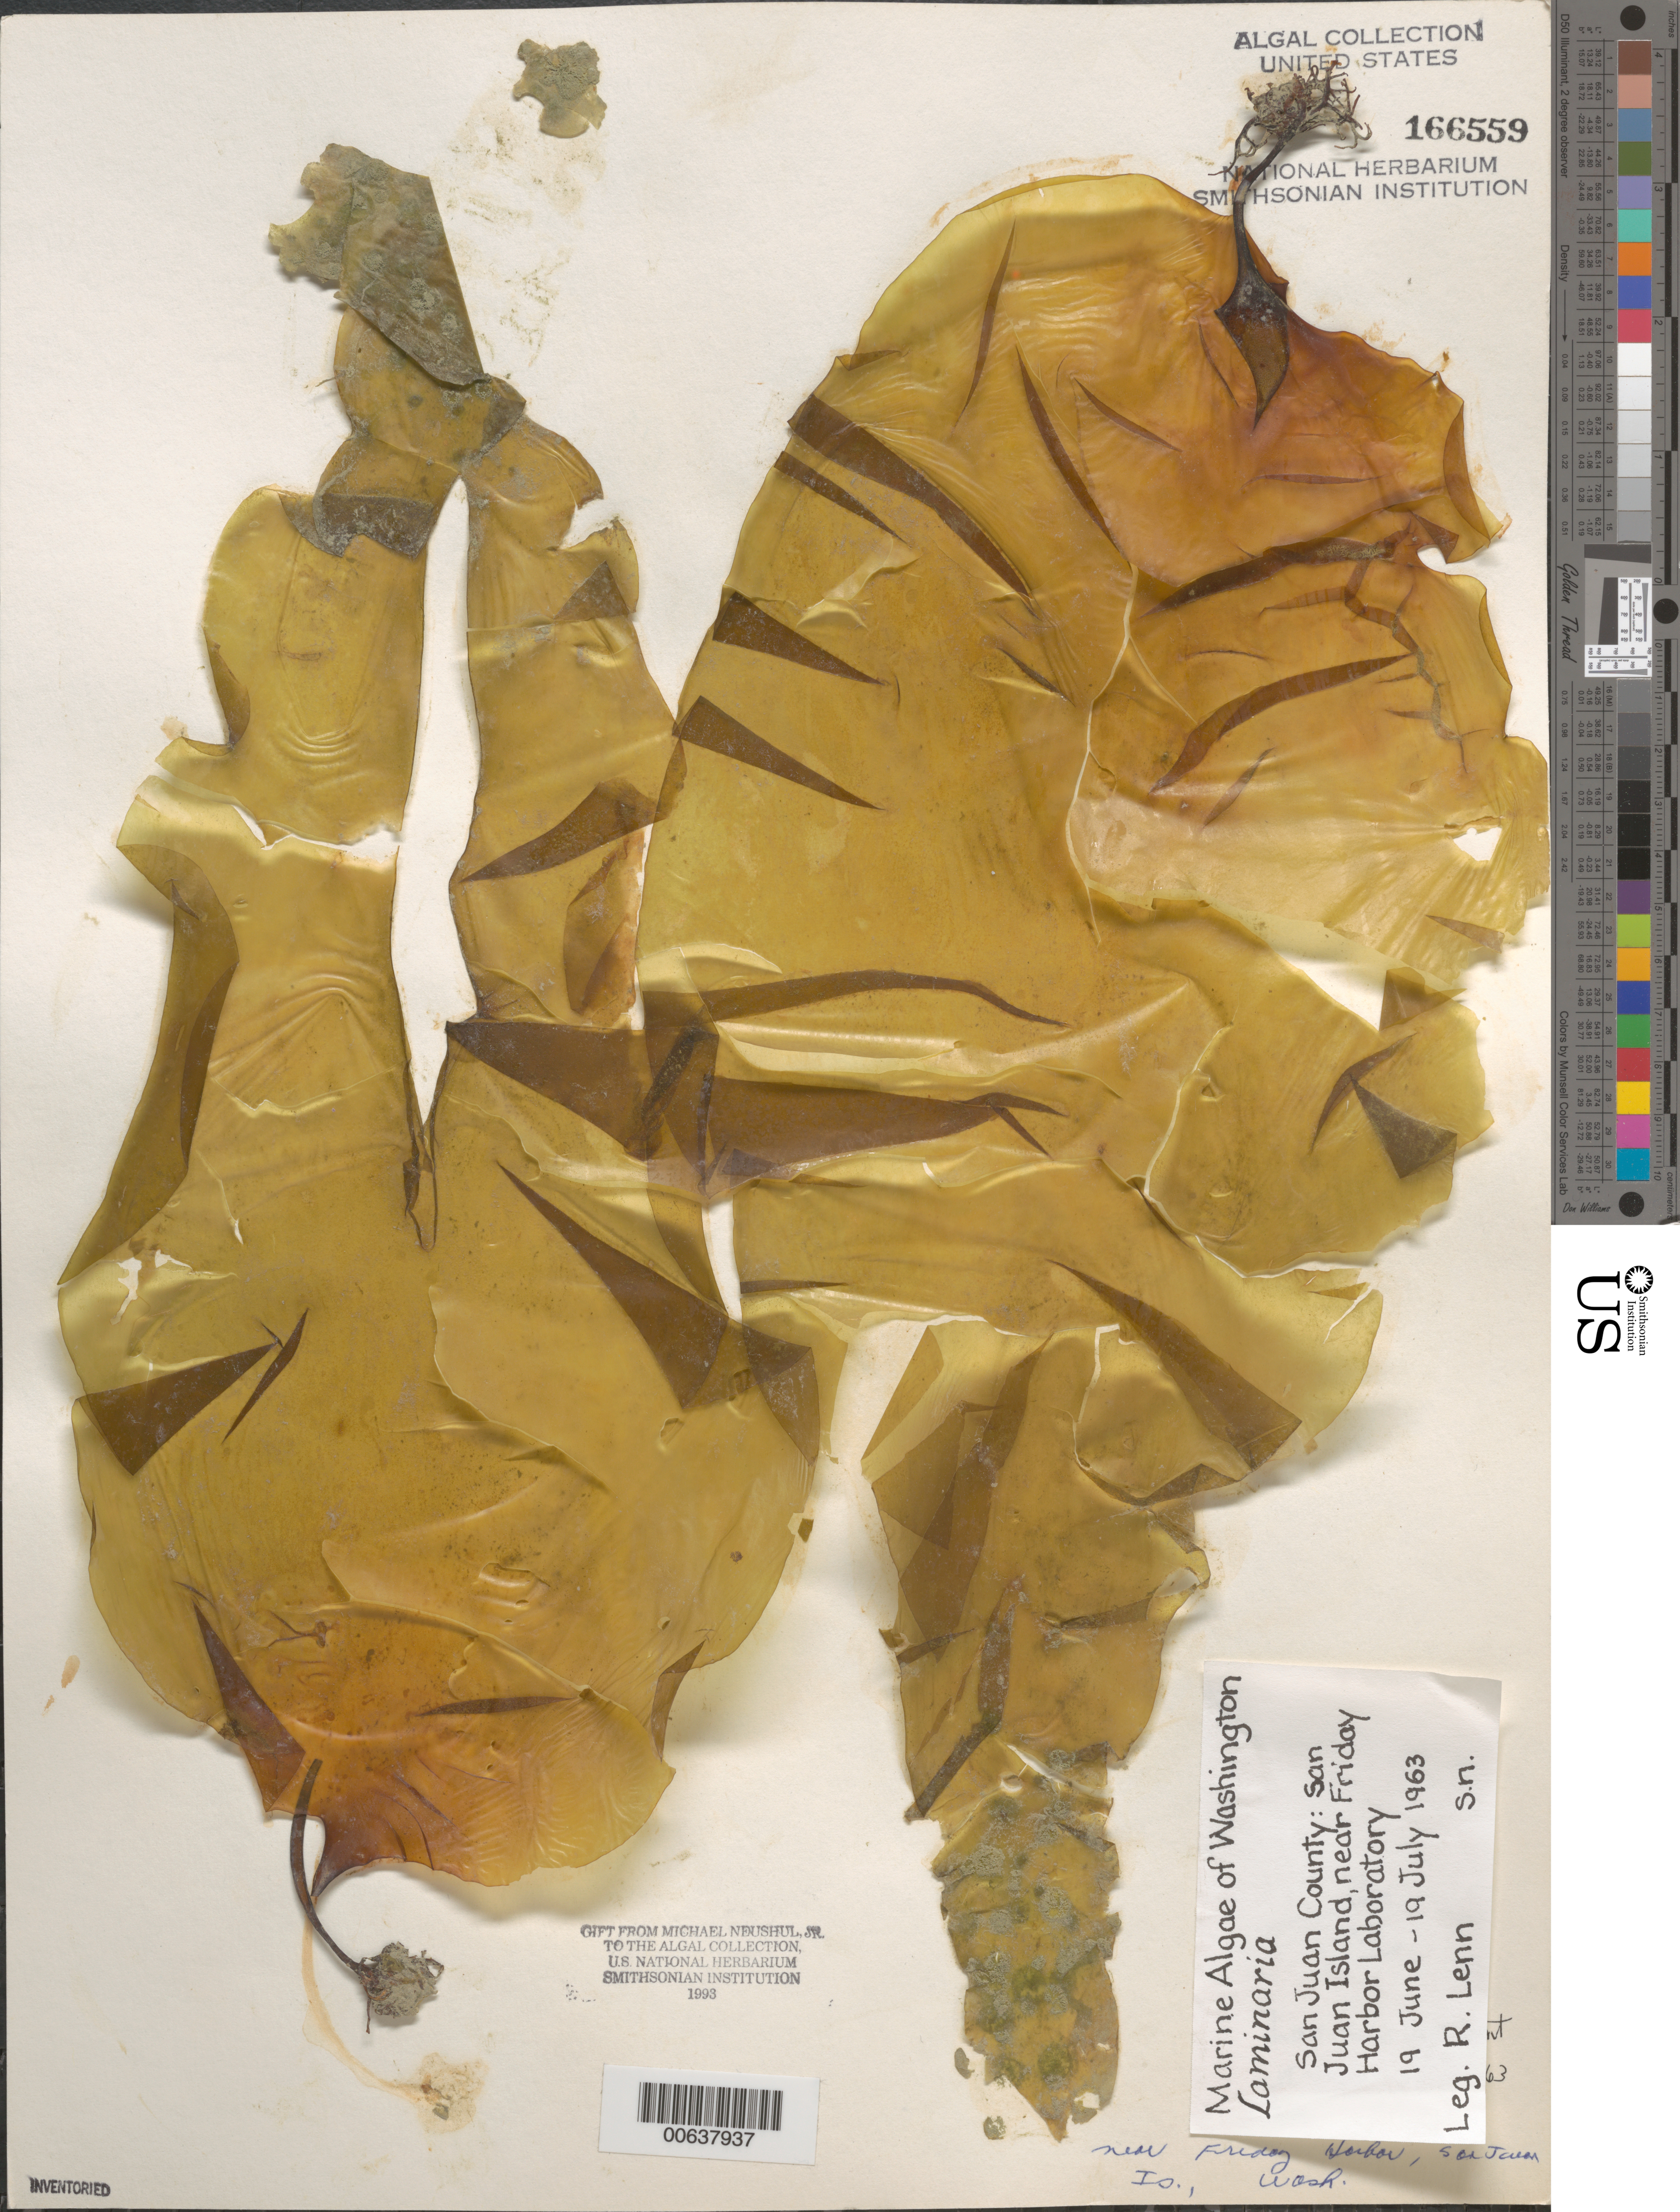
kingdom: Chromista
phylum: Ochrophyta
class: Phaeophyceae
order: Laminariales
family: Laminariaceae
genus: Laminaria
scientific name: Laminaria sp.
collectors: R. Lenn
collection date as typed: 19 Jun 1963 to 19 Jul 1963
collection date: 1963-06-19/1963-07-19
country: United States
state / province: Washington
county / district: San Juan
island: San Juan Island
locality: Near Friday Harbor Laboratory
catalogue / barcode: US 166559